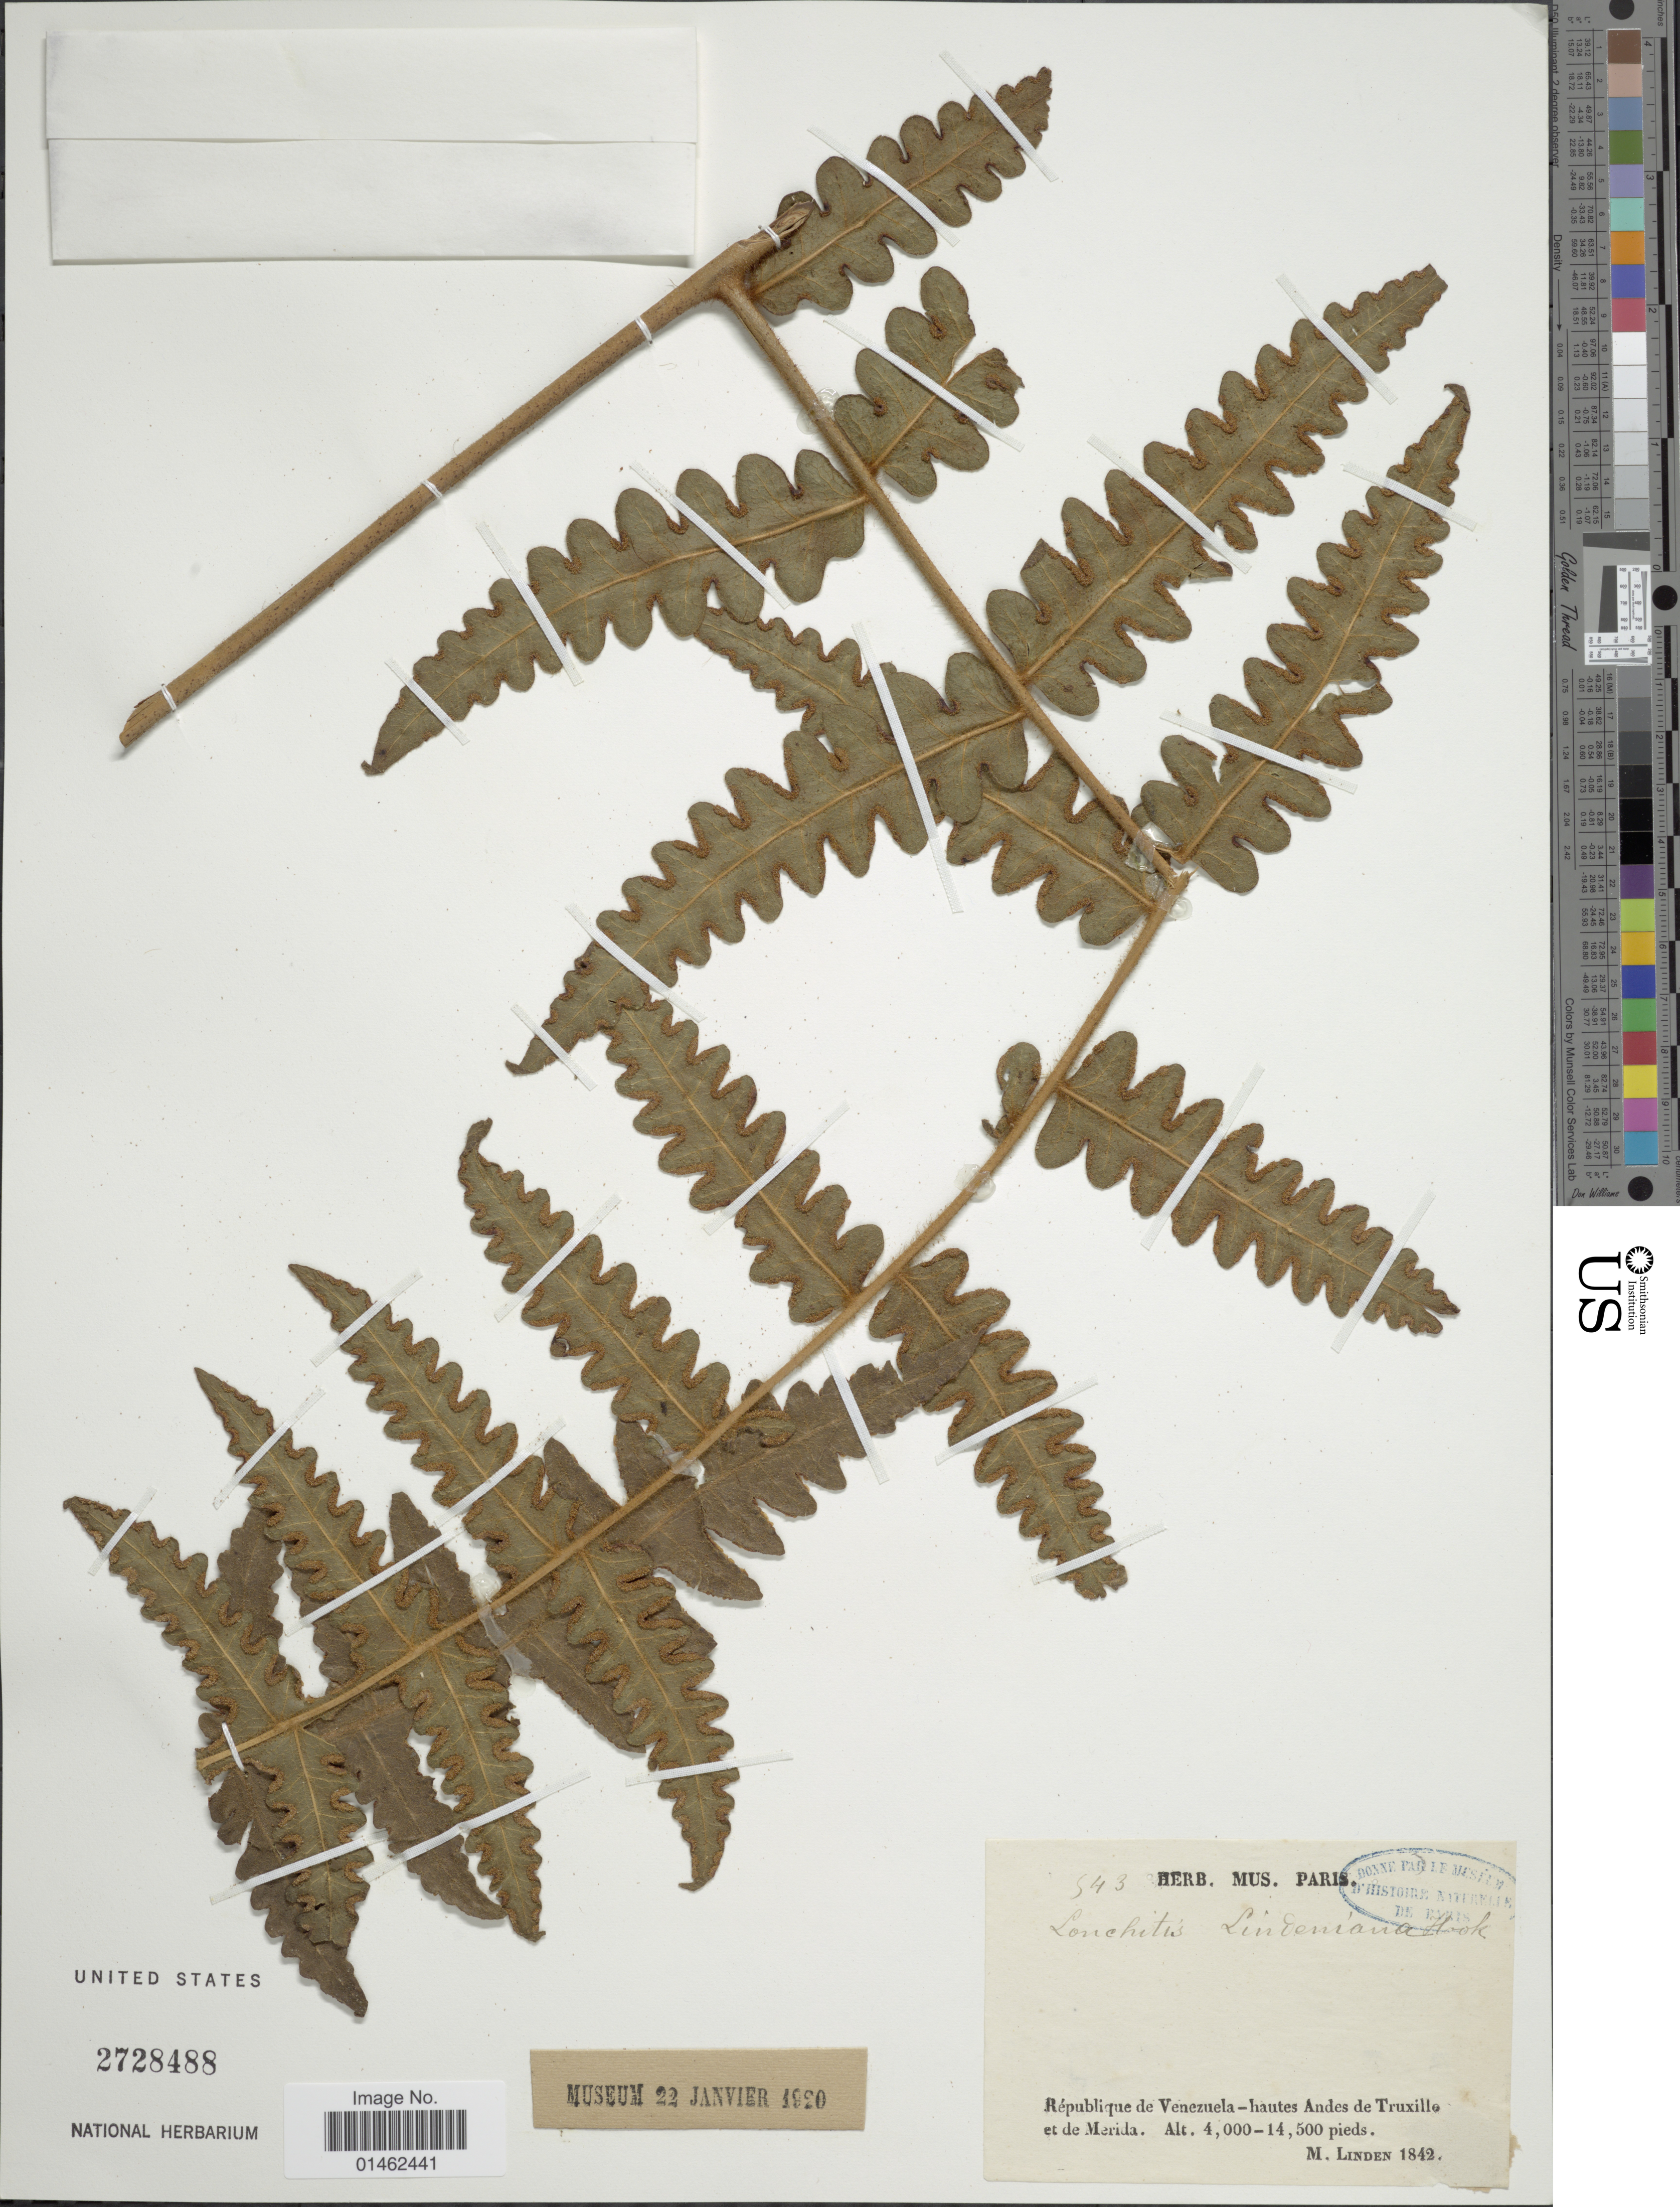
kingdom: Plantae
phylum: Tracheophyta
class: Polypodiopsida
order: Polypodiales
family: Dennstaedtiaceae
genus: Blotiella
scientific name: Blotiella lindeniana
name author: (Hook.) R.M. Tryon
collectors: M. Linden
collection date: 1842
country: Venezuela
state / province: Mérida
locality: République de Venezuela - hautes Andes de Truxtille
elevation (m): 1219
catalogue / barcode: US 2728488